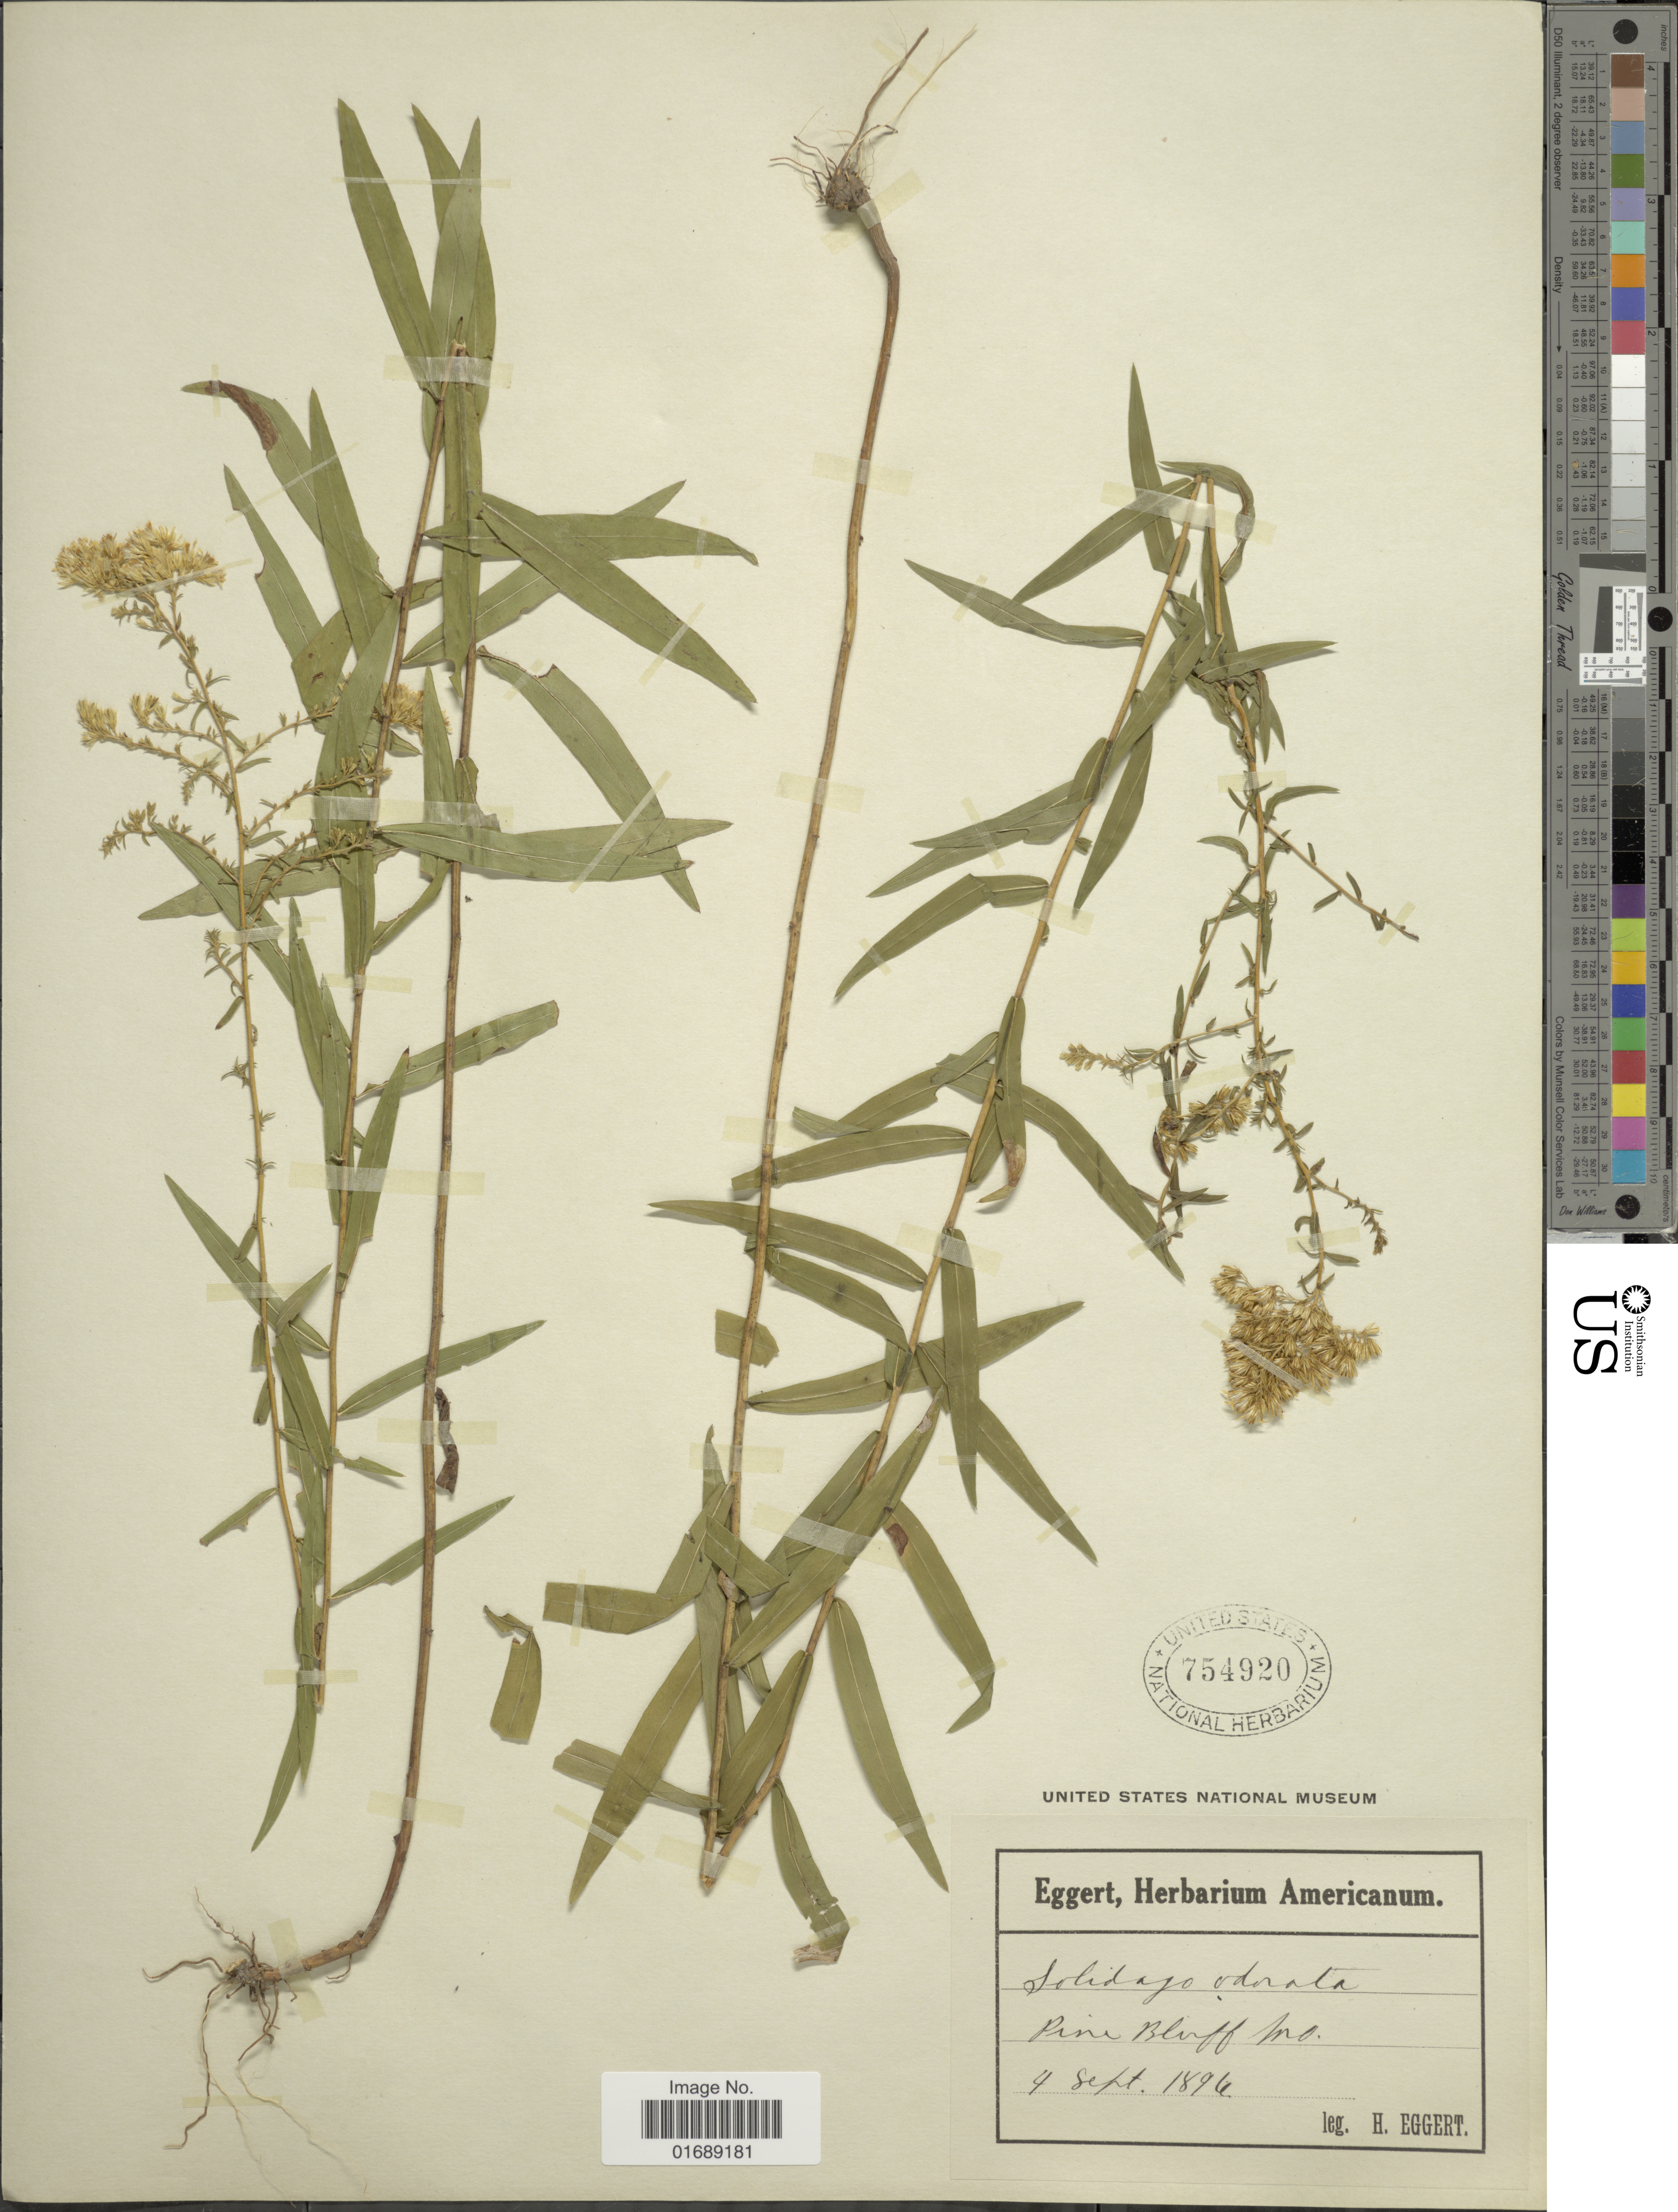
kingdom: Plantae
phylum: Tracheophyta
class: Magnoliopsida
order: Asterales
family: Asteraceae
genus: Solidago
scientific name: Solidago odora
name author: Aiton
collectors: H. Eggert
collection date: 1896-09-04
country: United States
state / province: Missouri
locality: Pine Bluff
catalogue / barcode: US 754920